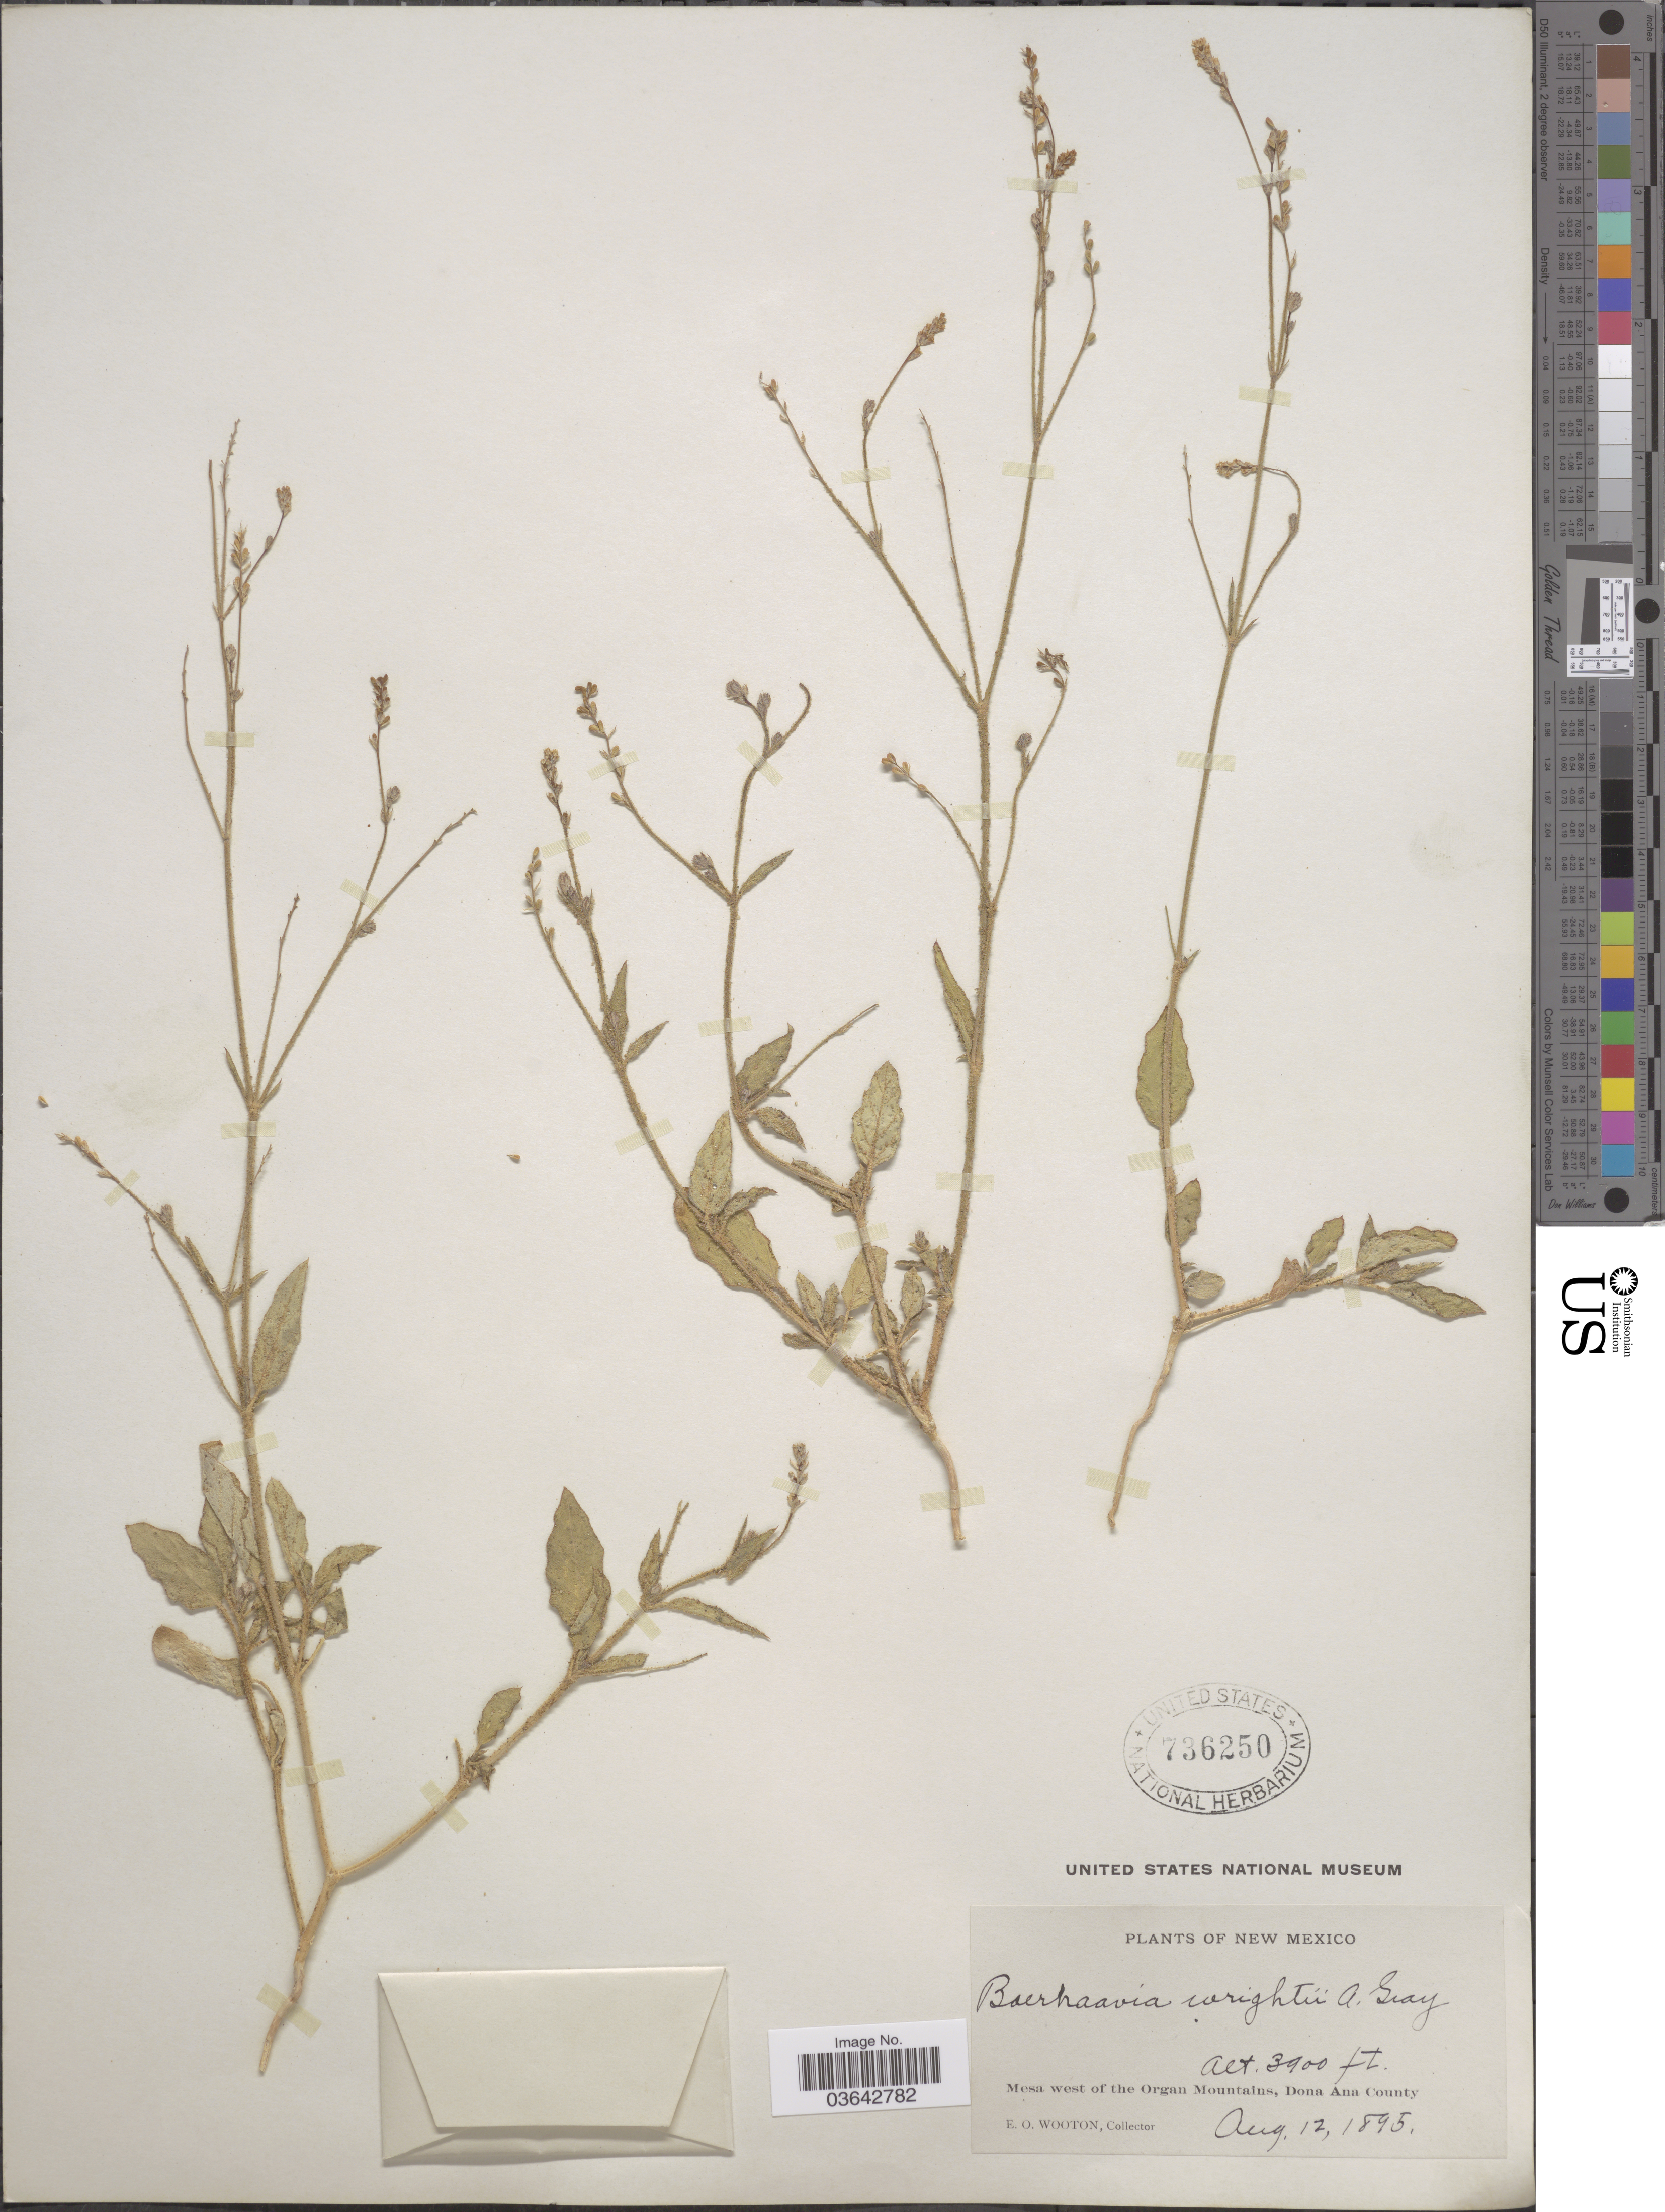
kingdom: Plantae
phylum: Tracheophyta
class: Magnoliopsida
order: Caryophyllales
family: Nyctaginaceae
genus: Boerhavia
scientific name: Boerhavia wrightii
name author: A. Gray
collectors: E. O. Wooton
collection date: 1895-08-12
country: United States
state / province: New Mexico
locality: Mesa west of the Organ Mountains, Dona Ana County.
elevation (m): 1189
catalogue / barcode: US 736250